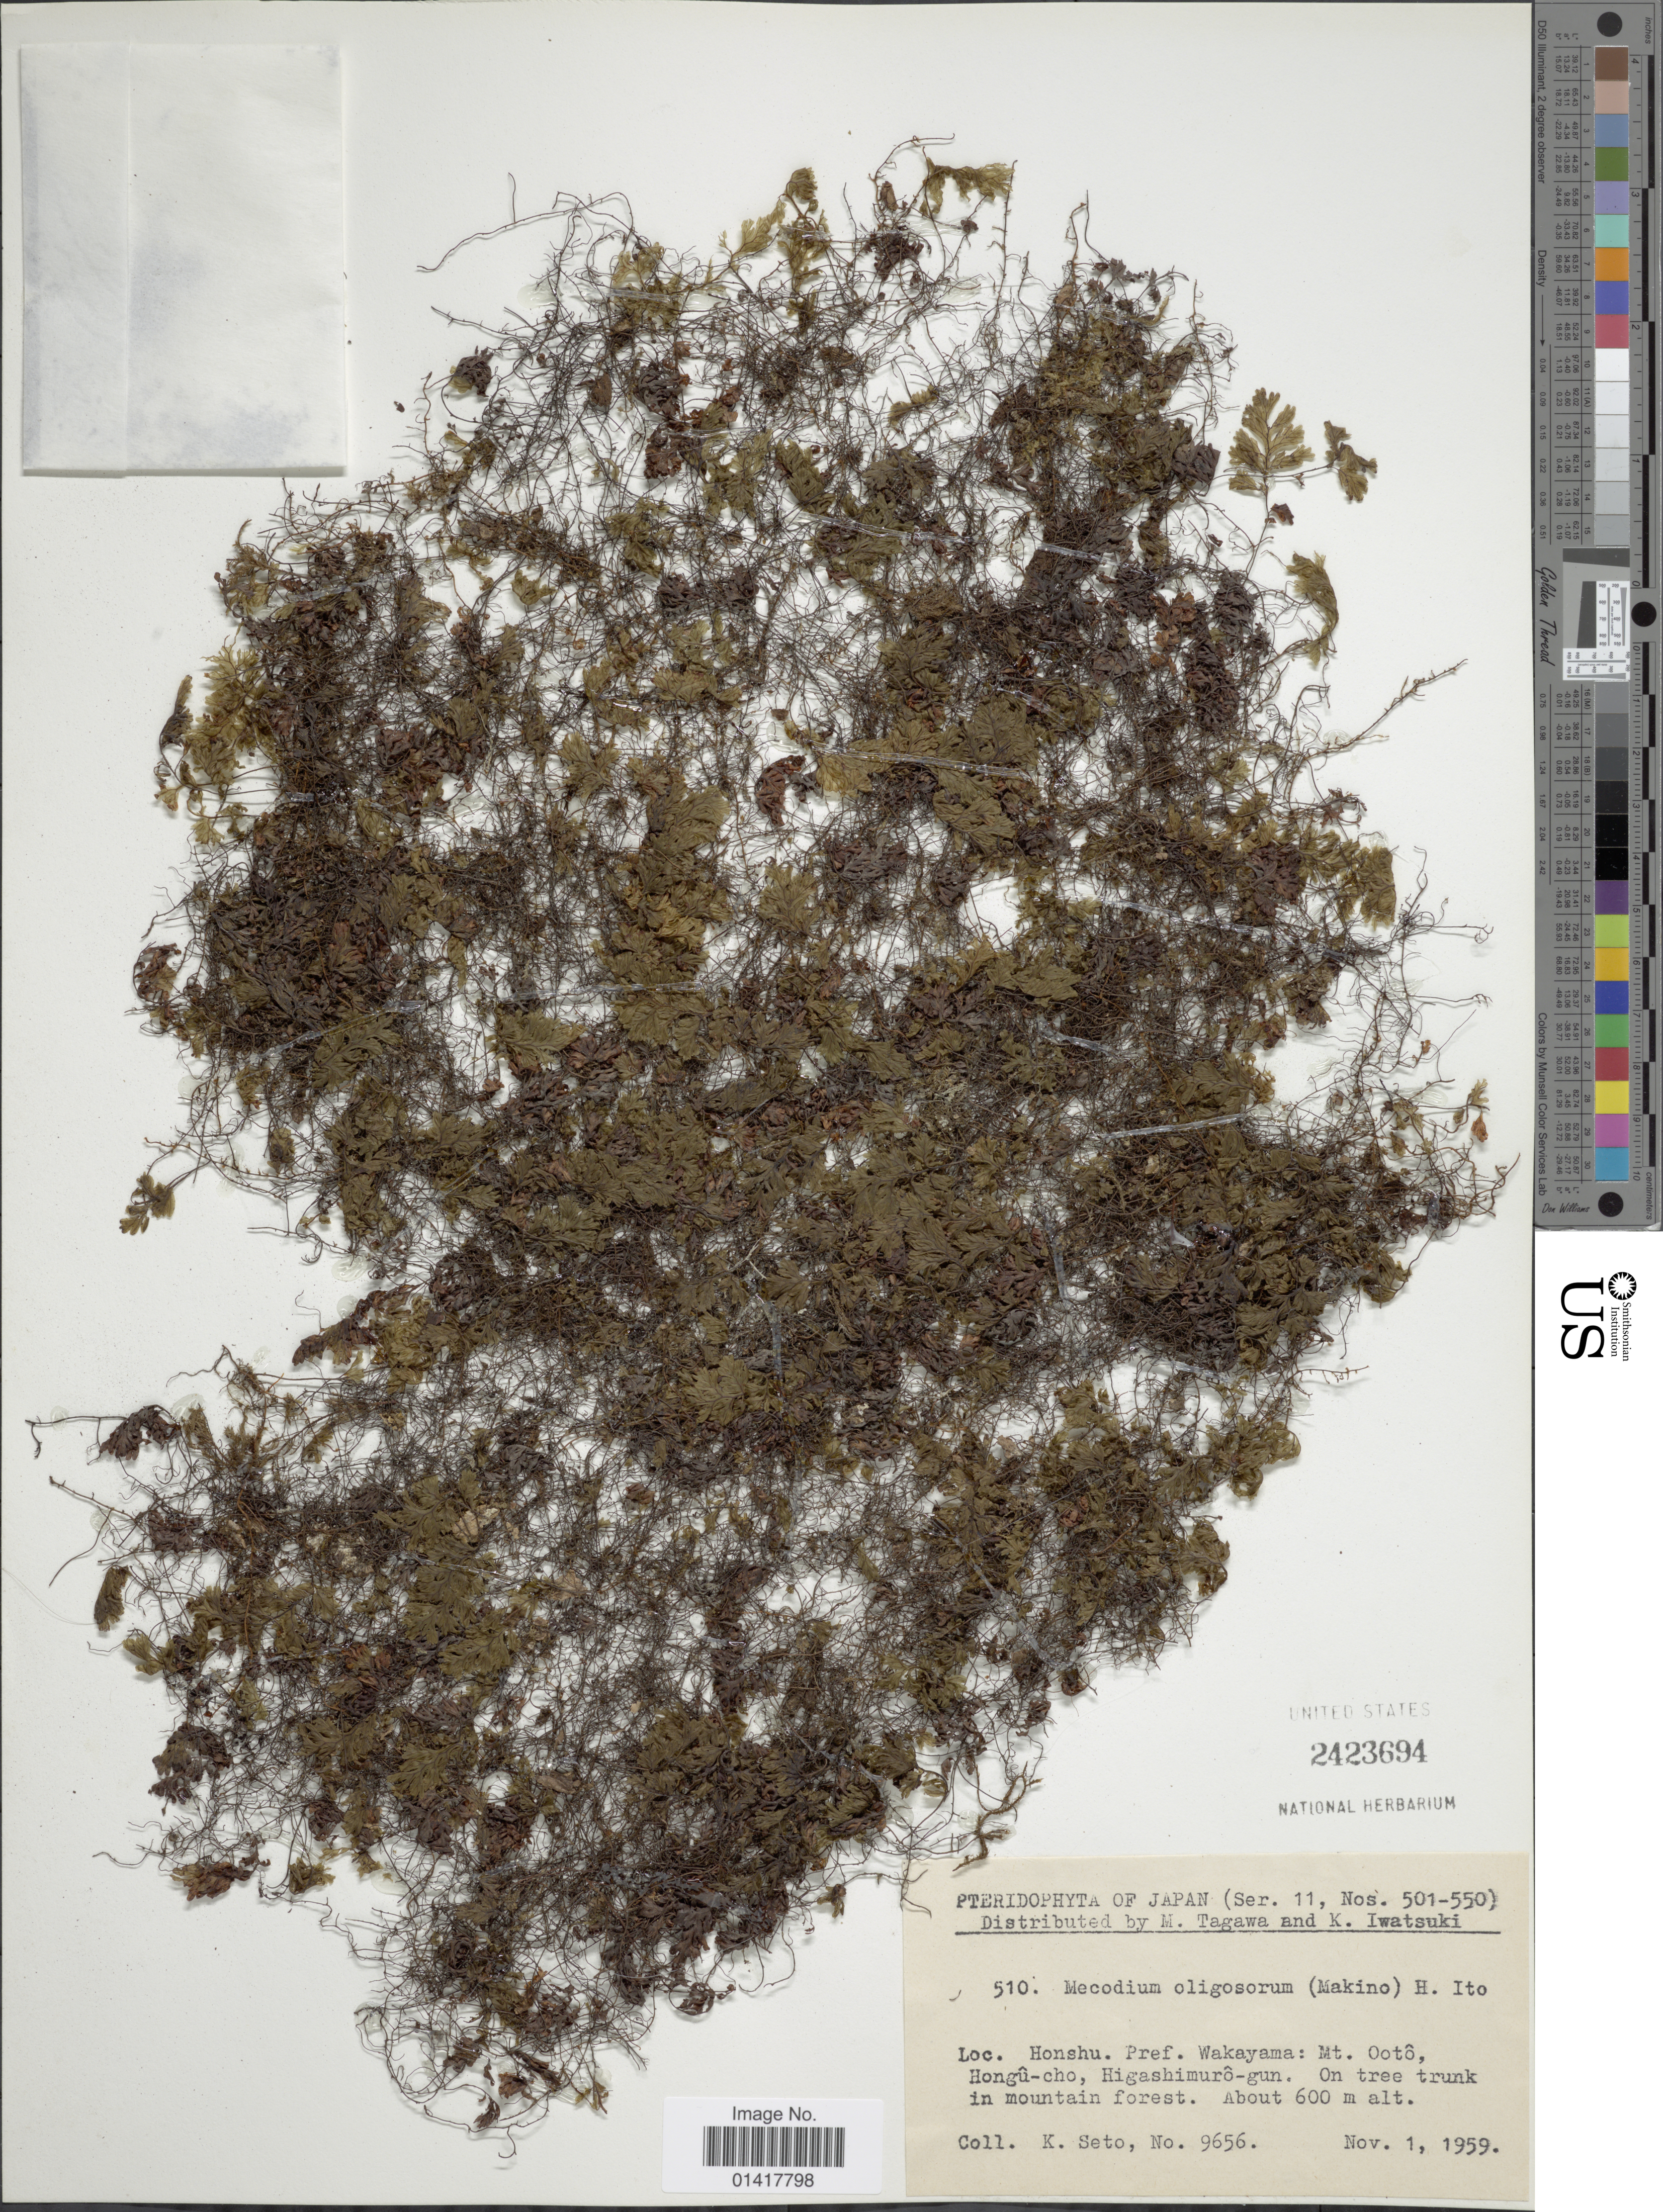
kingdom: Plantae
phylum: Tracheophyta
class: Polypodiopsida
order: Hymenophyllales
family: Hymenophyllaceae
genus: Hymenophyllum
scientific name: Hymenophyllum oligosorum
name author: Makino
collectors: K. Seto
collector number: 9656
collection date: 1959-11-01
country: Japan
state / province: Wakayama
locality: Honshu. Pref. Wakayama: Mt. Oot6, Hongu-cho, Higashimuro-gun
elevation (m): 600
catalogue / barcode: US 2423694